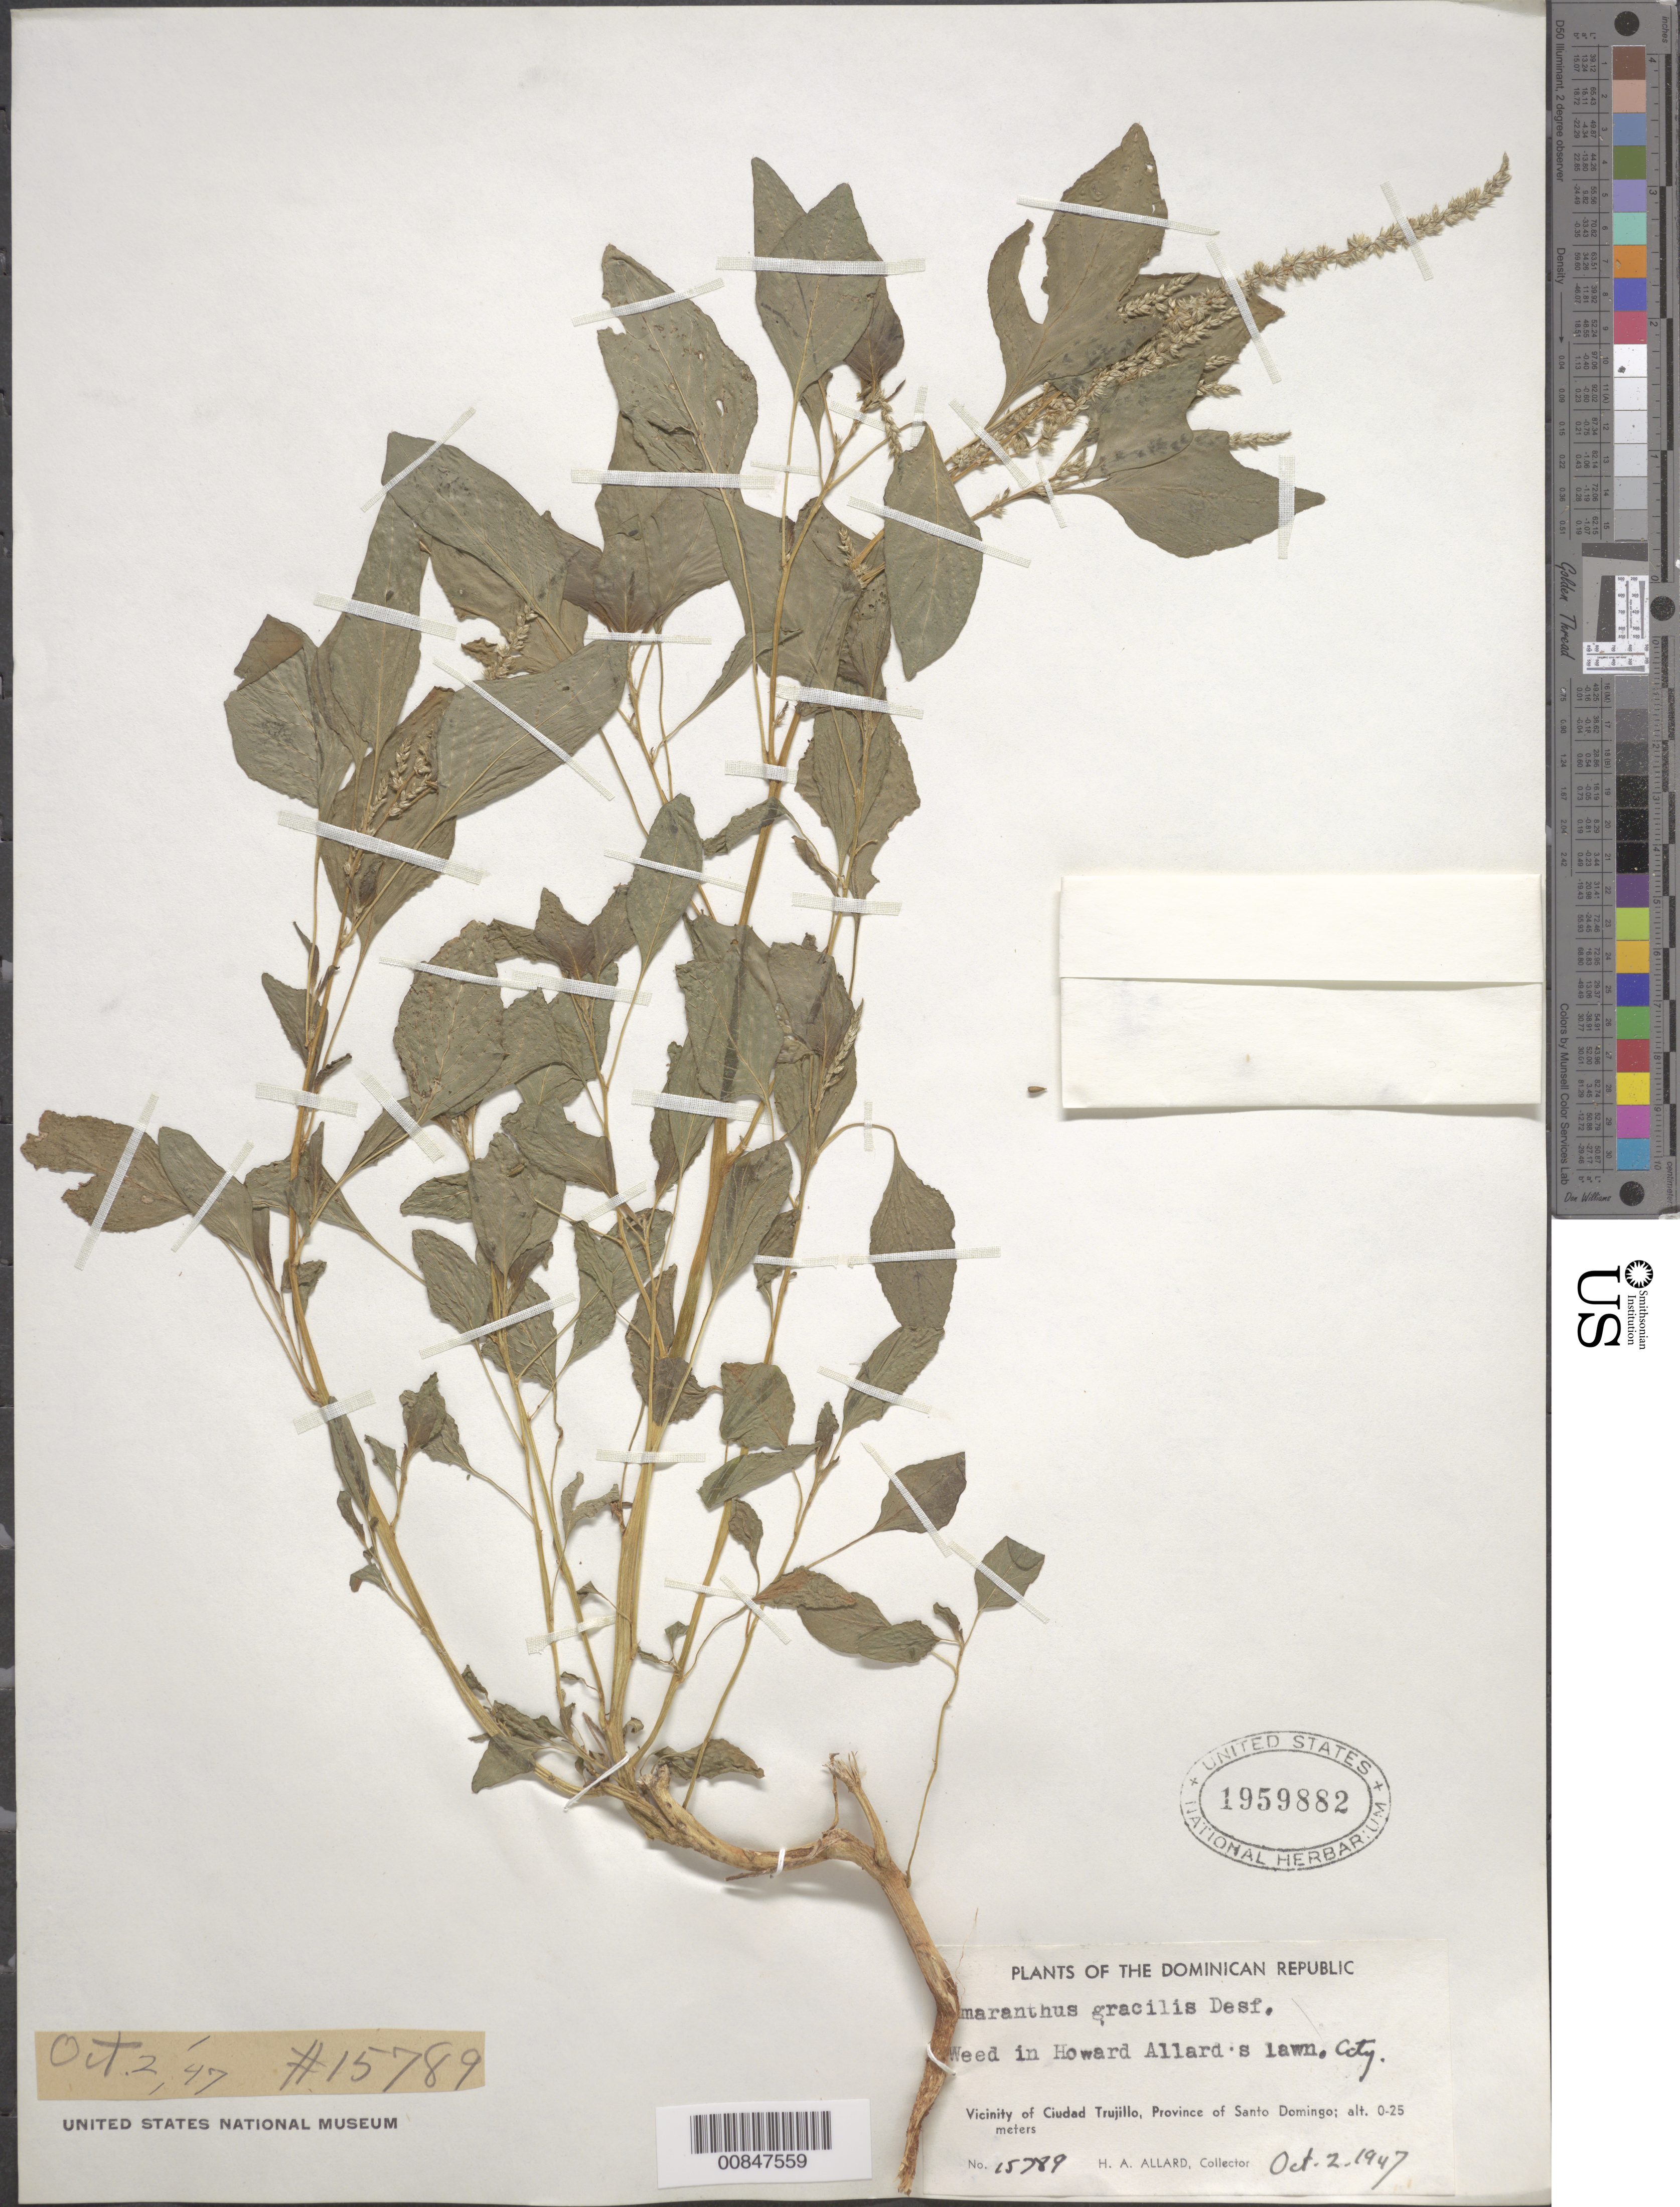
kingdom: Plantae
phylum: Tracheophyta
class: Magnoliopsida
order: Caryophyllales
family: Amaranthaceae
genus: Amaranthus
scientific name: Amaranthus viridis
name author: L.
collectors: H. A. Allard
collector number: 15789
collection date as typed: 02 Oct 1947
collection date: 1947-10-02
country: Dominican Republic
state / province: Distrito Nacional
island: Hispaniola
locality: Vicinity of Ciudad trujillo, Province of Santo Domingo (obsolete). Howard Allard's lawn in City.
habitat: Lawn.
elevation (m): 0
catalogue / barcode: US 1959882